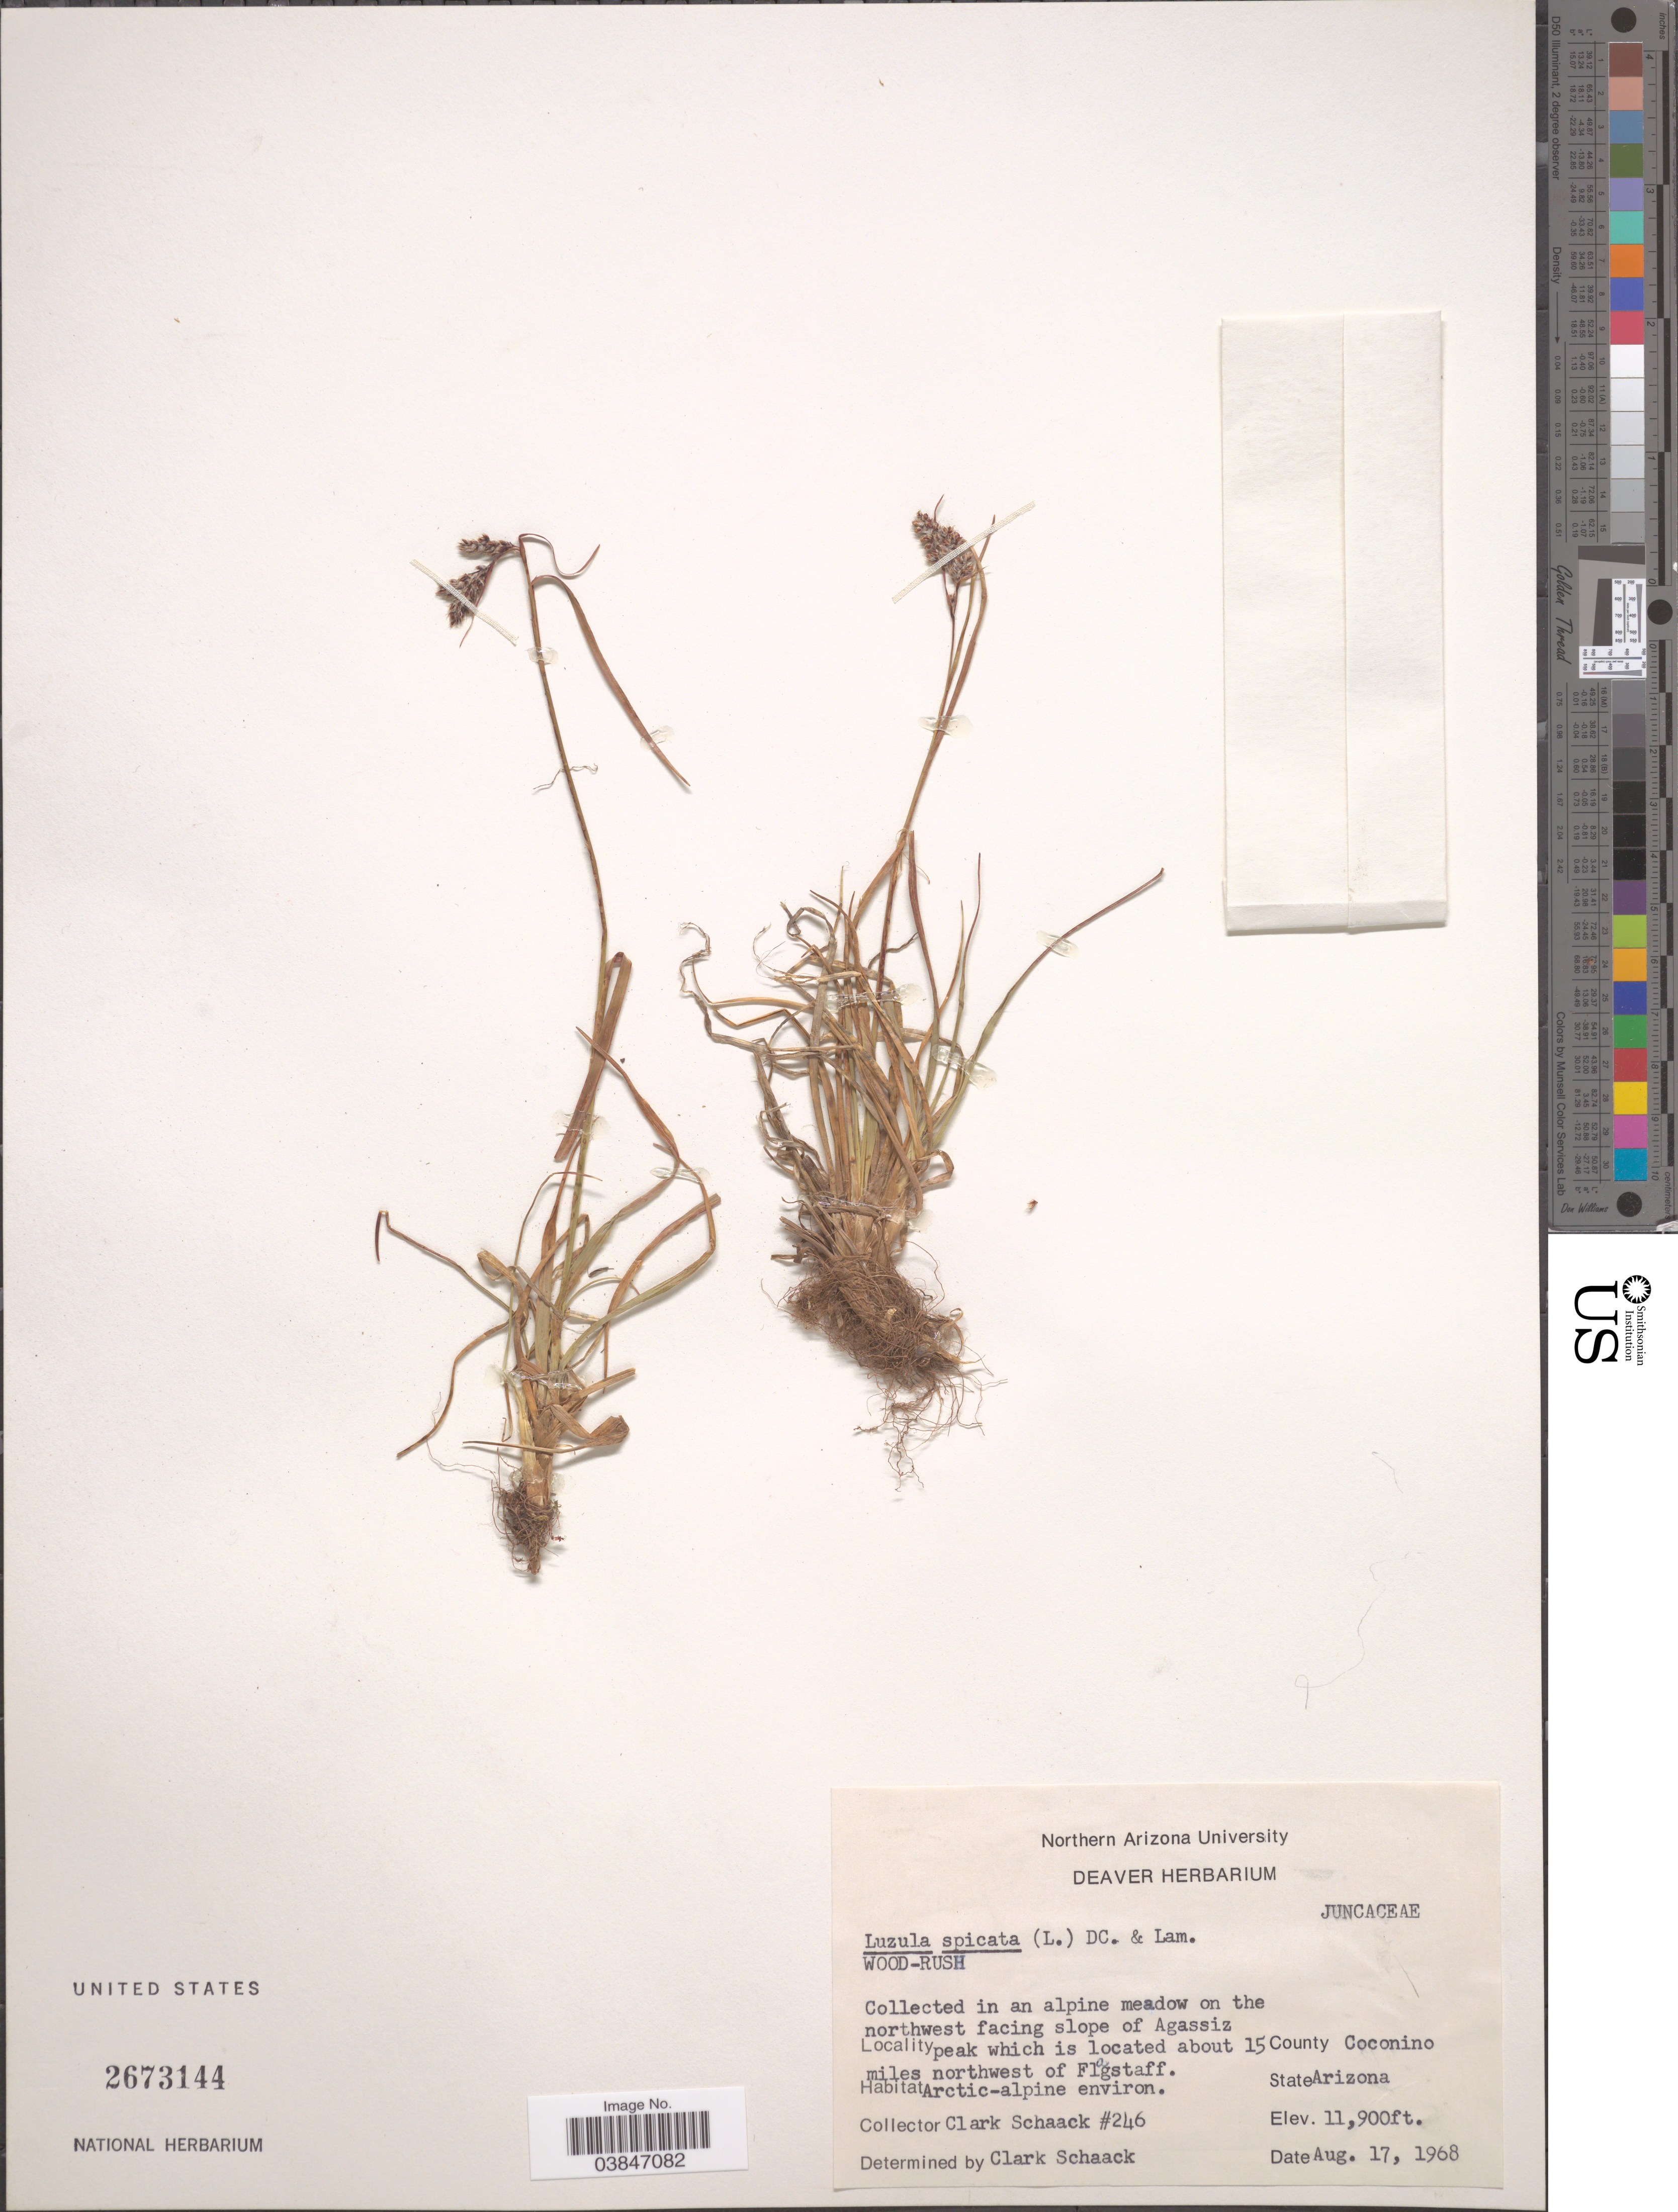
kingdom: Plantae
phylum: Tracheophyta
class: Liliopsida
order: Poales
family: Juncaceae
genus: Luzula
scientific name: Luzula spicata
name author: (L.) DC.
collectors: C. G. Schaack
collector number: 246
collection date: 1968-08-17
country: United States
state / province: Arizona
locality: On the northwest facing slope of Agassiz peak which is located about 15 miles northwest of Flagstaff. County Coconino.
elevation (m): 3627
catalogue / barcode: US 2673144